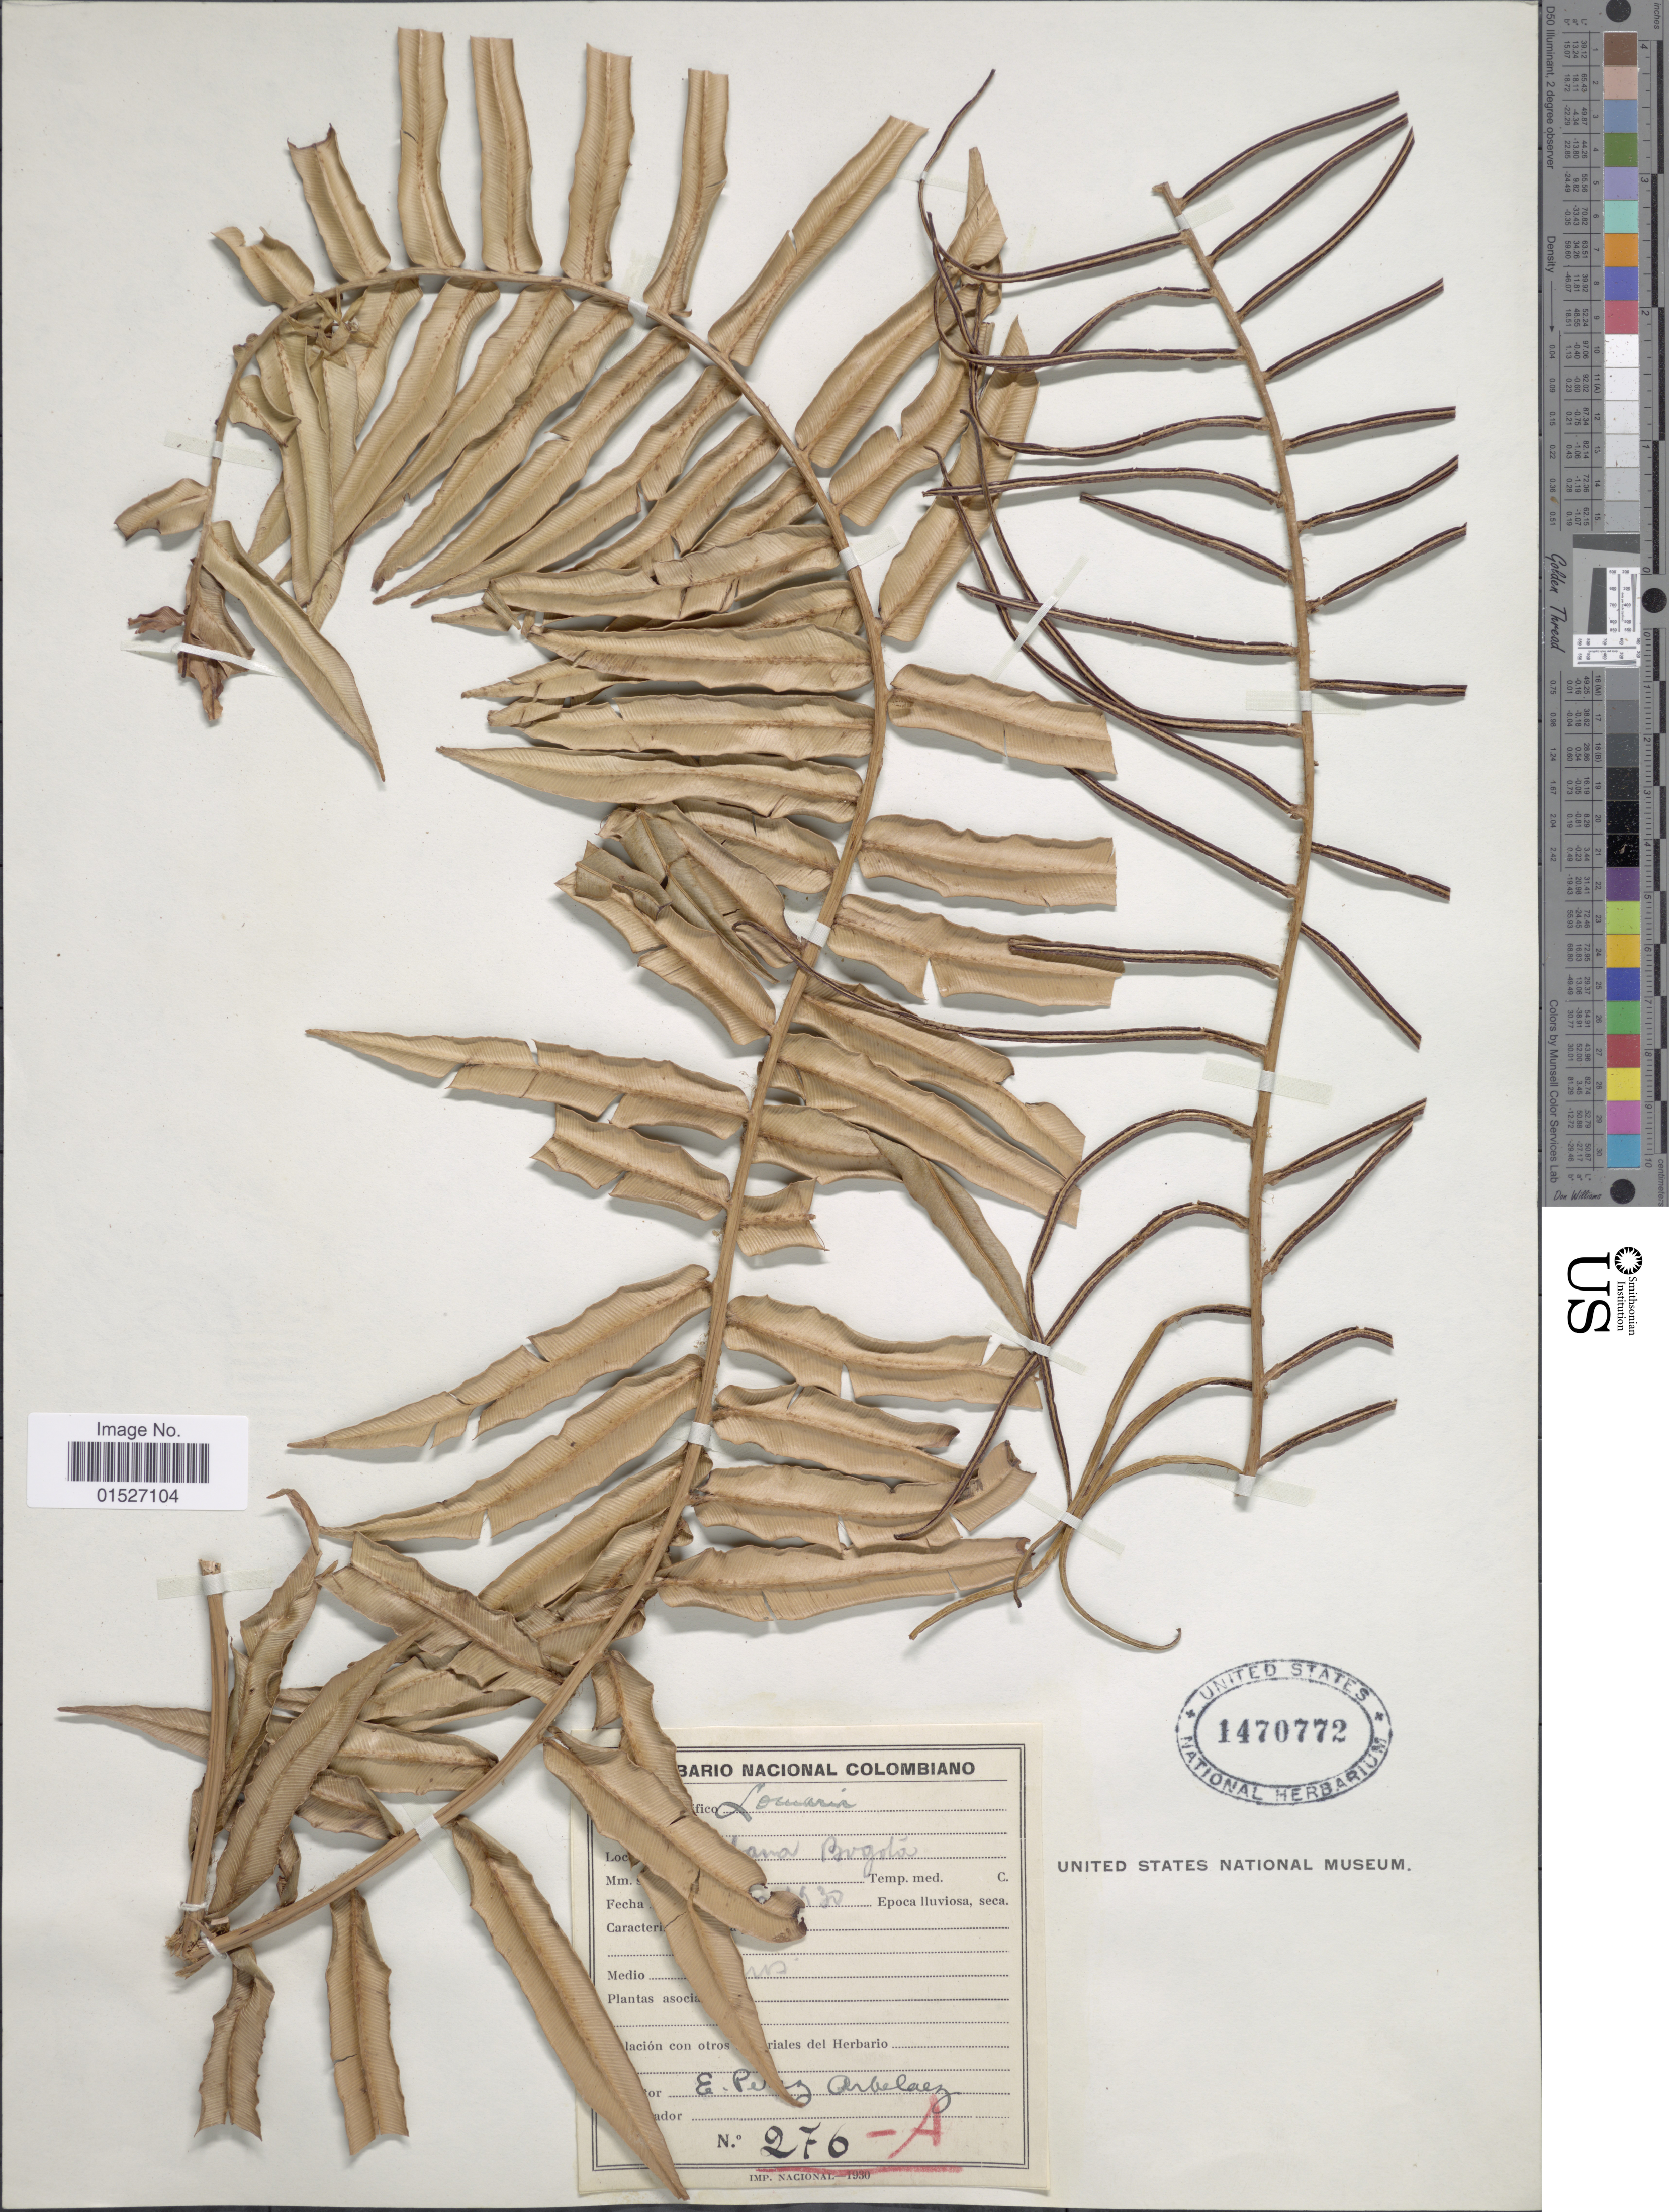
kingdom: Plantae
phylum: Tracheophyta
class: Polypodiopsida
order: Polypodiales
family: Blechnaceae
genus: Blechnum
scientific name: Blechnum sp.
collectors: E. Pérez Arbeláez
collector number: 276A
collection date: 1930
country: Colombia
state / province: Bogota D.C.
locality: Ama Bogota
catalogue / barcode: US 1470772